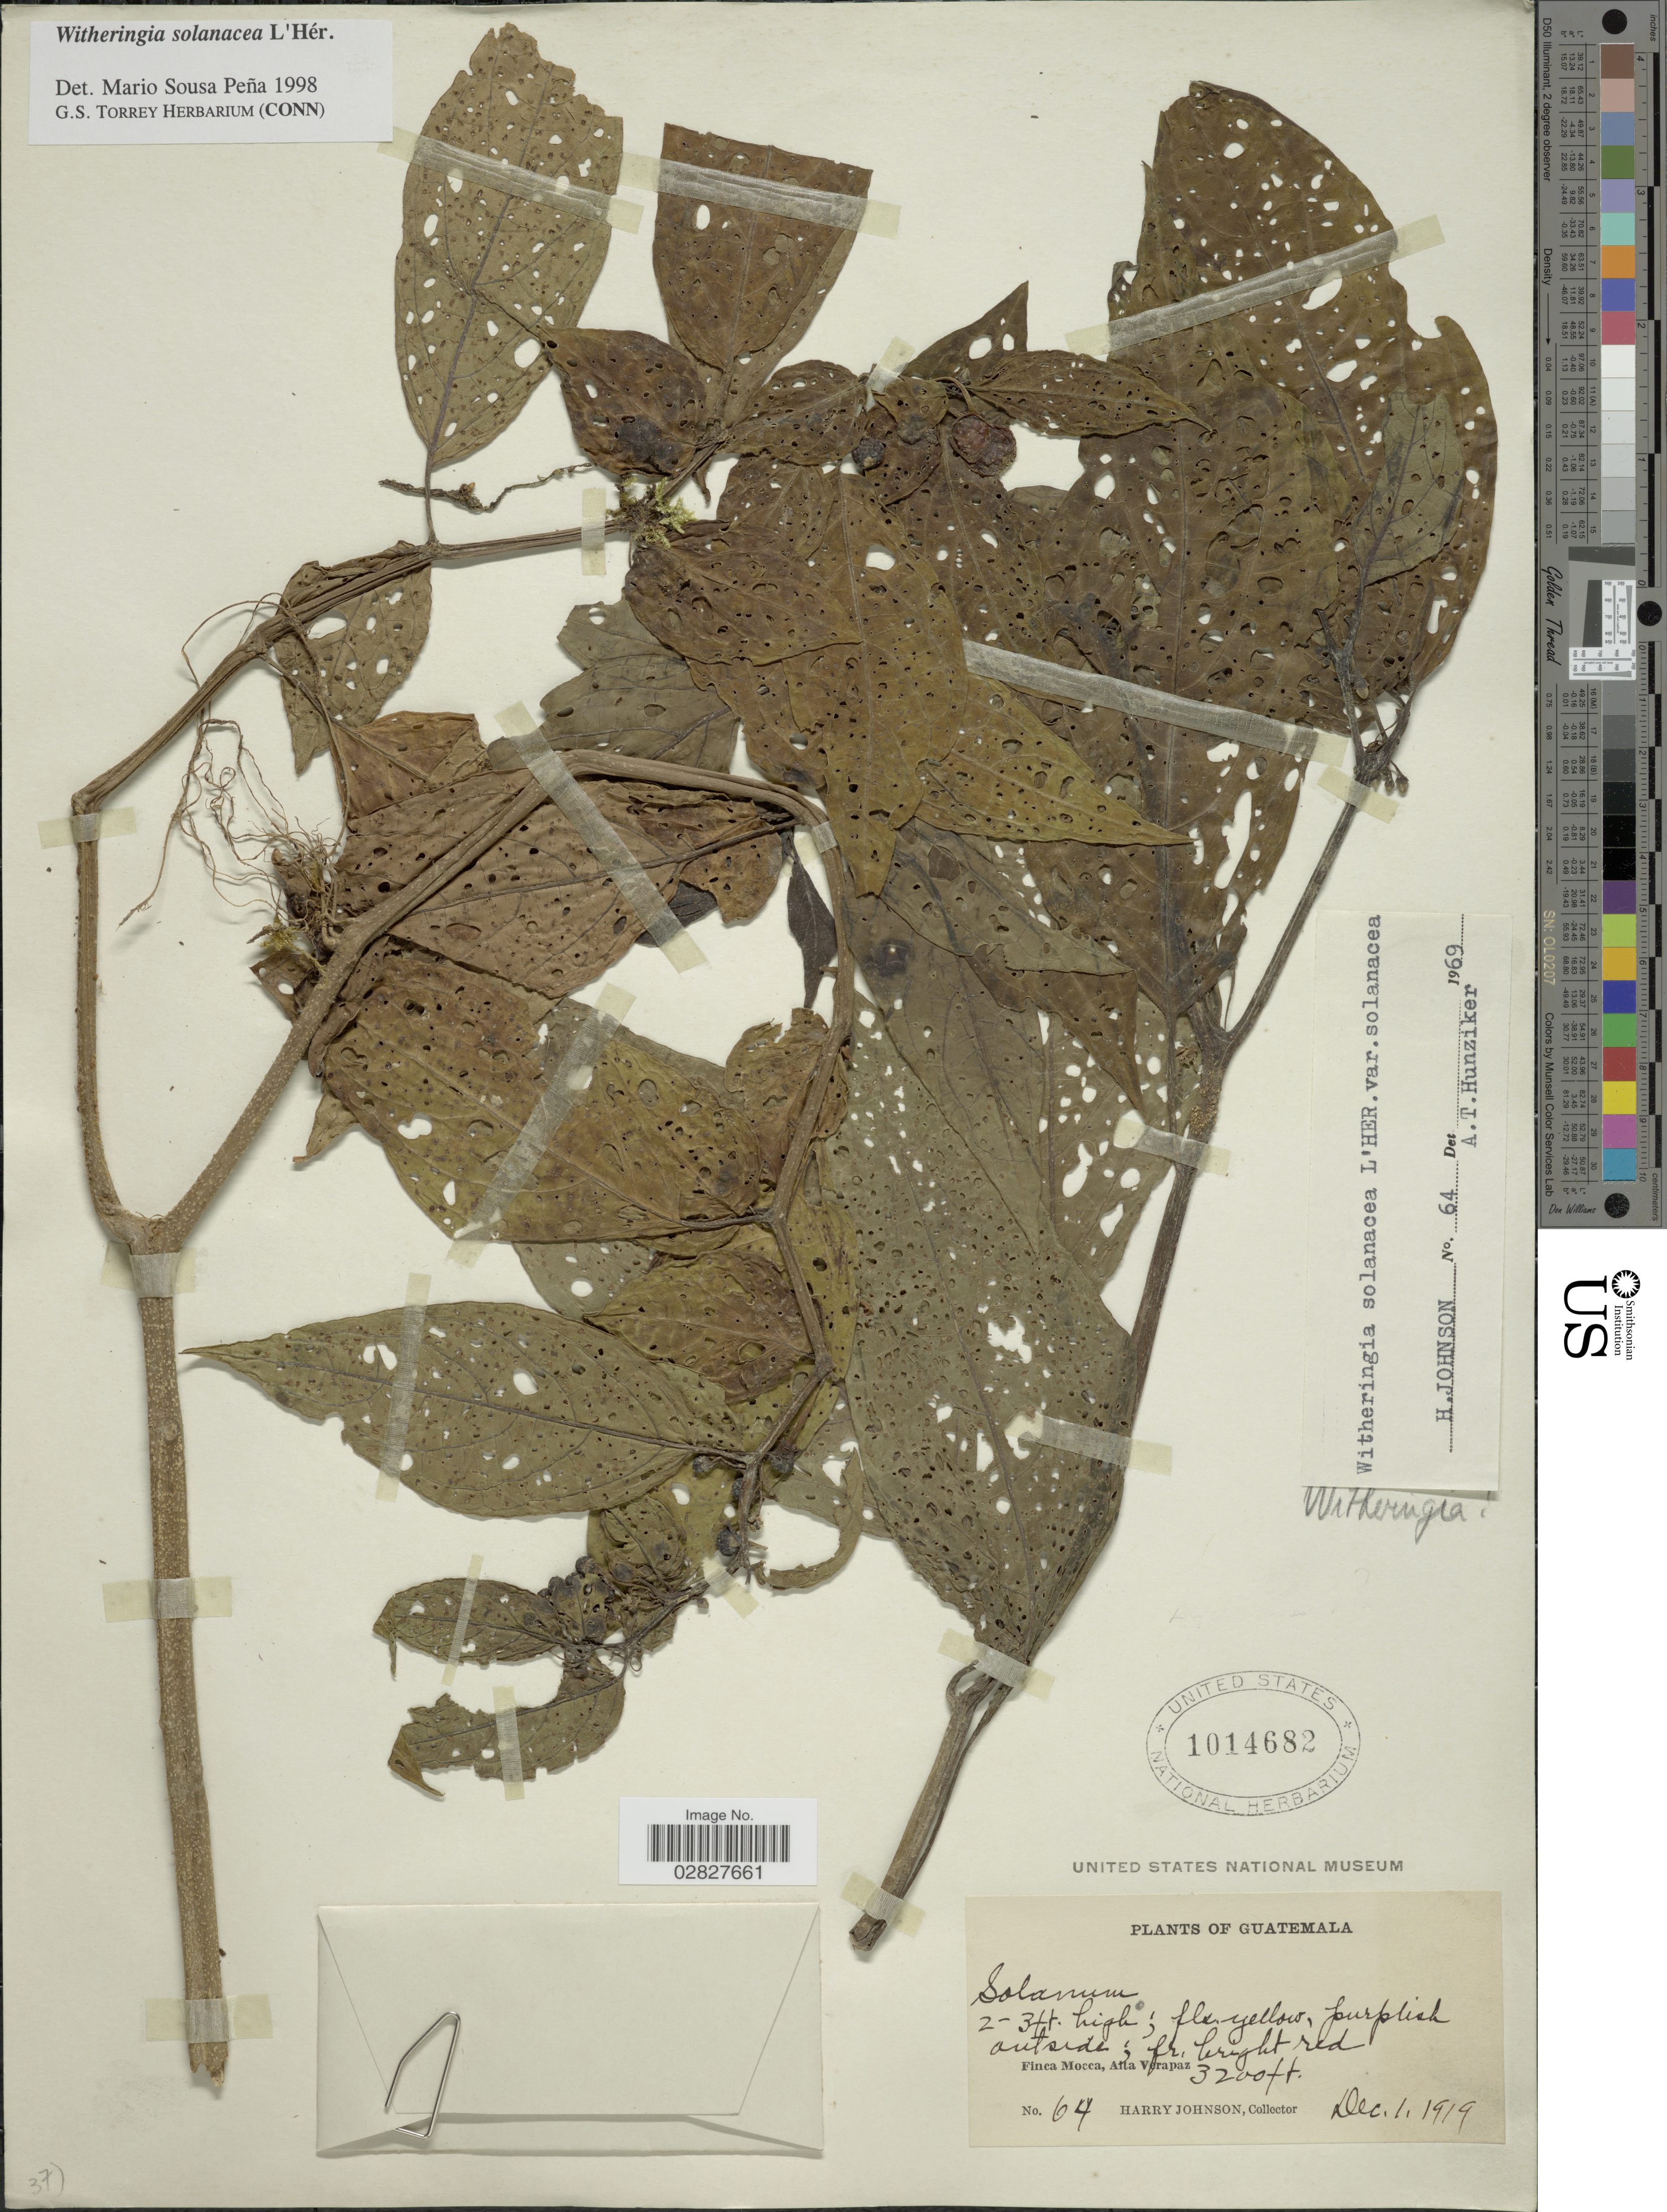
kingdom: Plantae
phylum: Tracheophyta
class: Magnoliopsida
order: Solanales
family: Solanaceae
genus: Witheringia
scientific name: Witheringia solanacea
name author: L'Hér.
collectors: H. Johnson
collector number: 64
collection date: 1919-12-01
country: Guatemala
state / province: Alta Verapaz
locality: Finca Mocca.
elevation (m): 975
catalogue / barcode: US 1014682